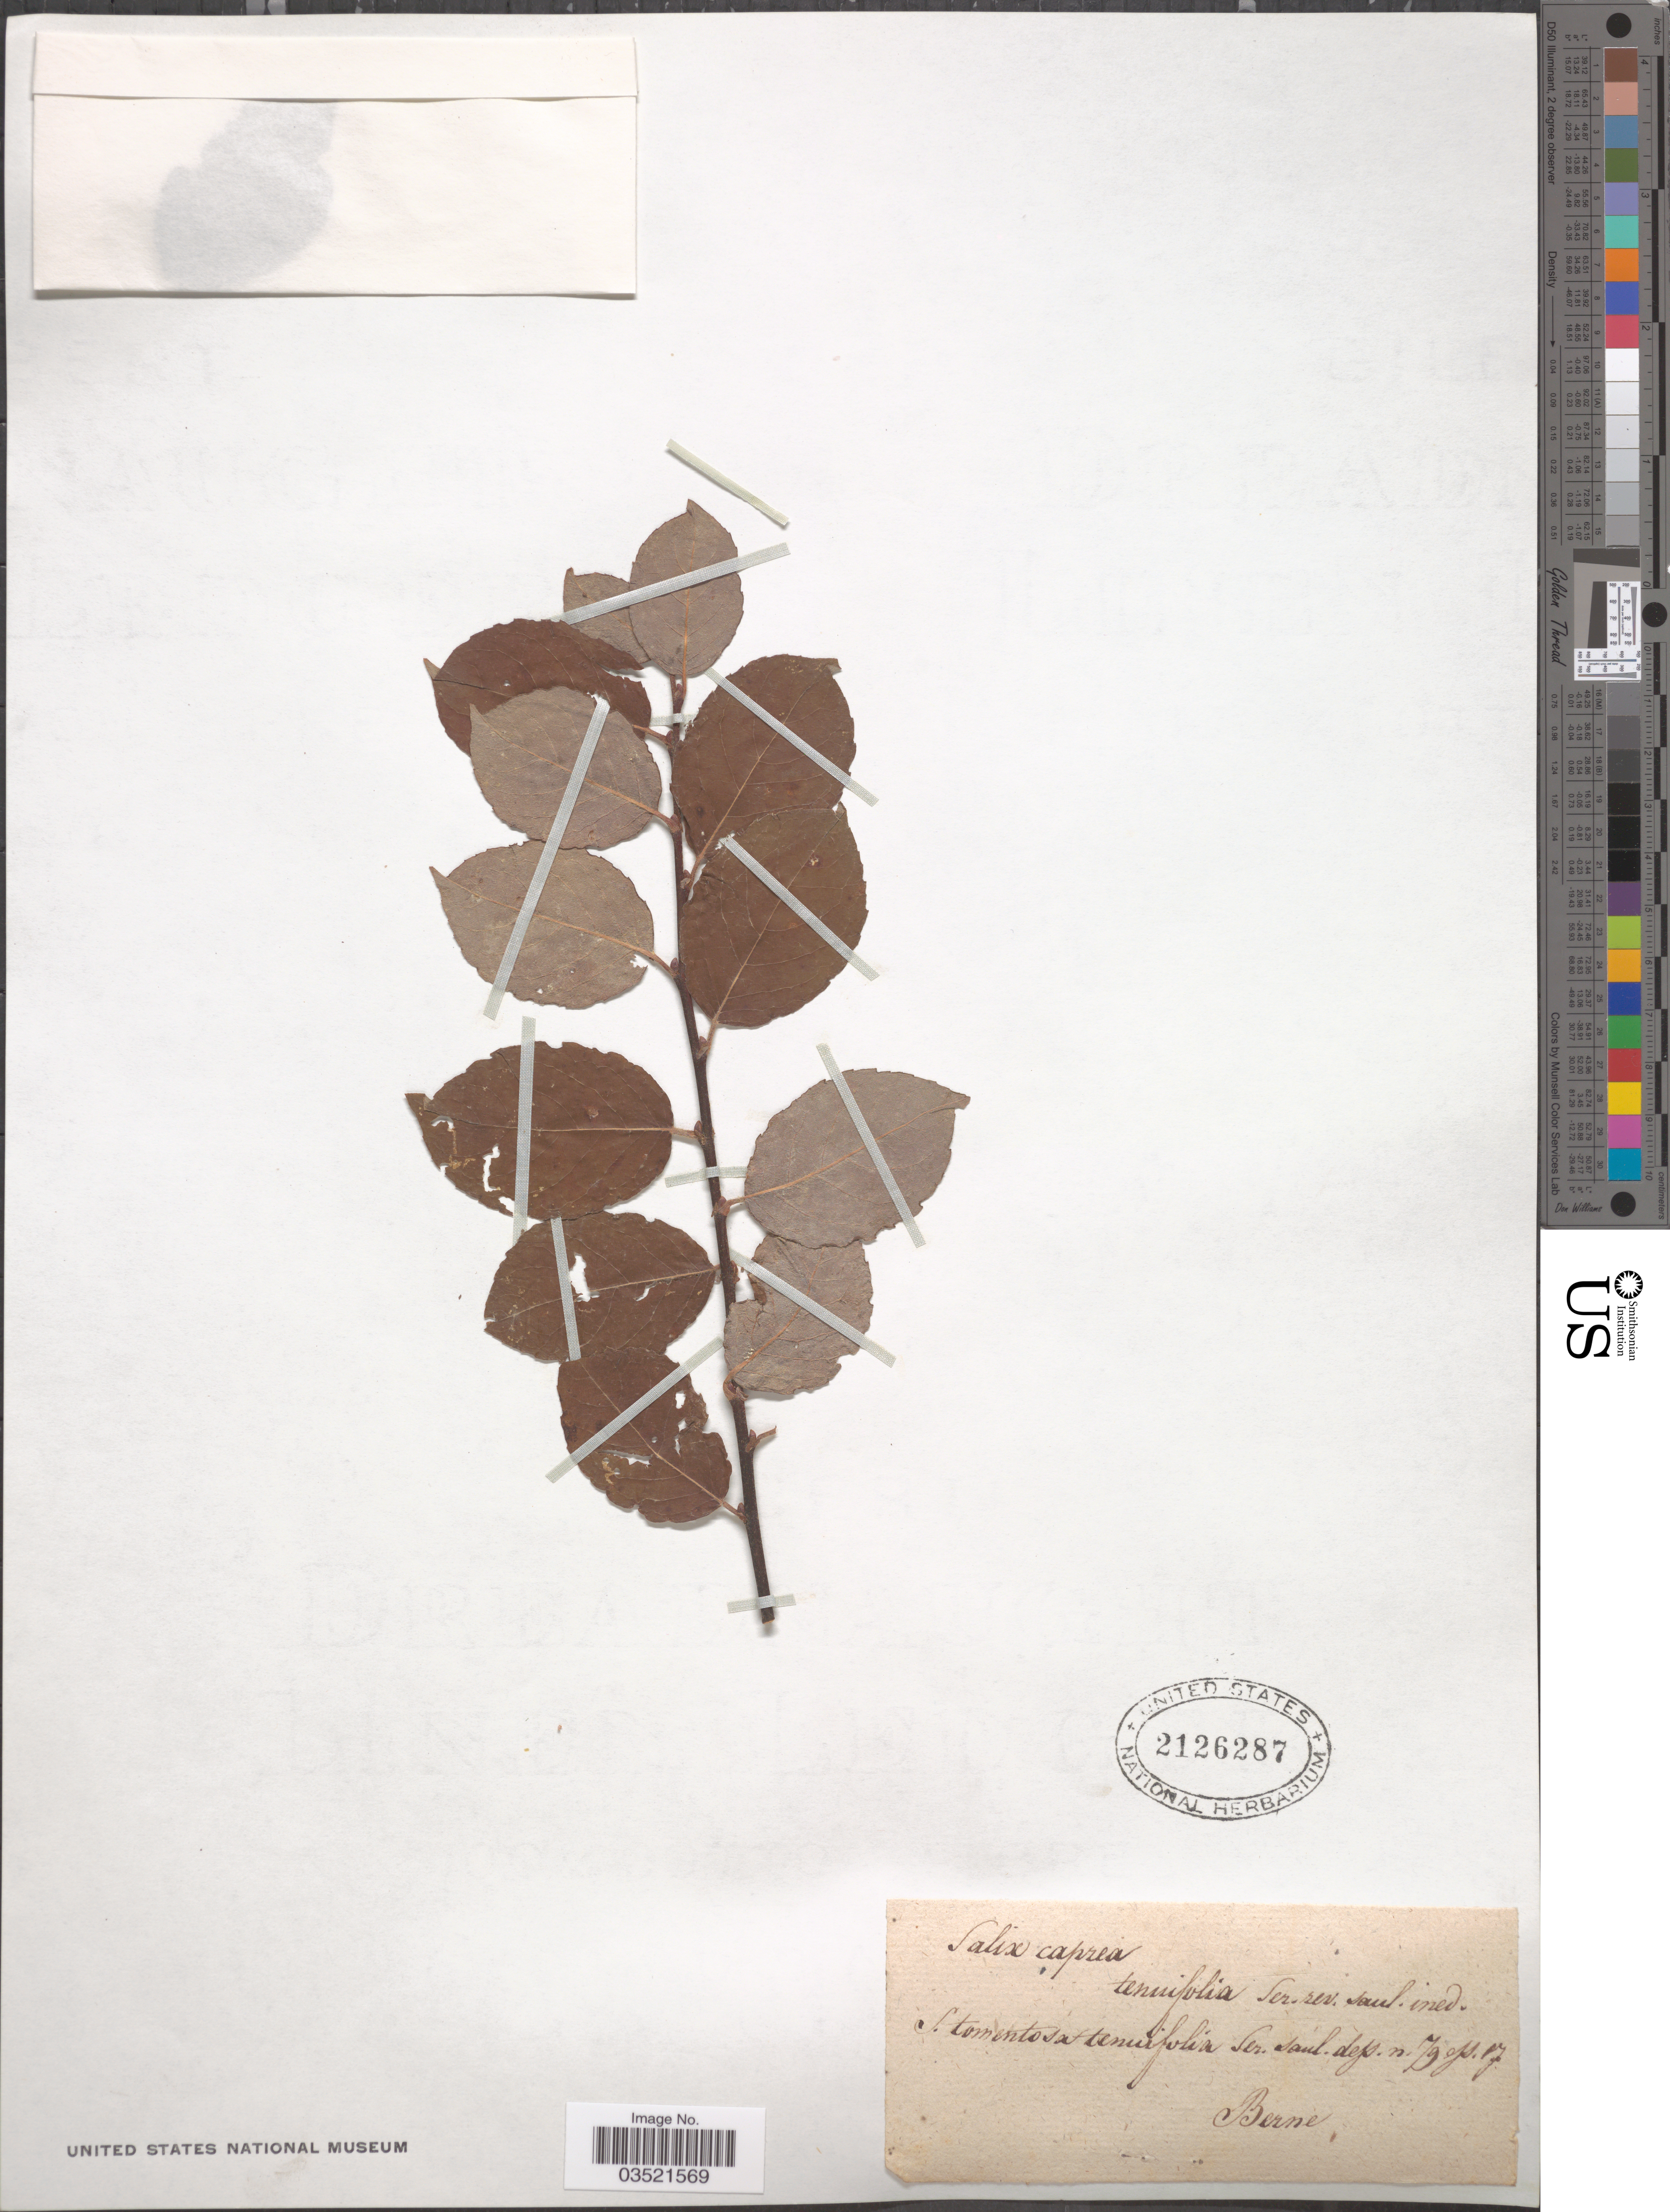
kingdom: Plantae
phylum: Tracheophyta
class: Magnoliopsida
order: Malpighiales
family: Salicaceae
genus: Salix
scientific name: Salix caprea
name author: L.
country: Switzerland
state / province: Bern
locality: Berne.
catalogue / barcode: US 2126287